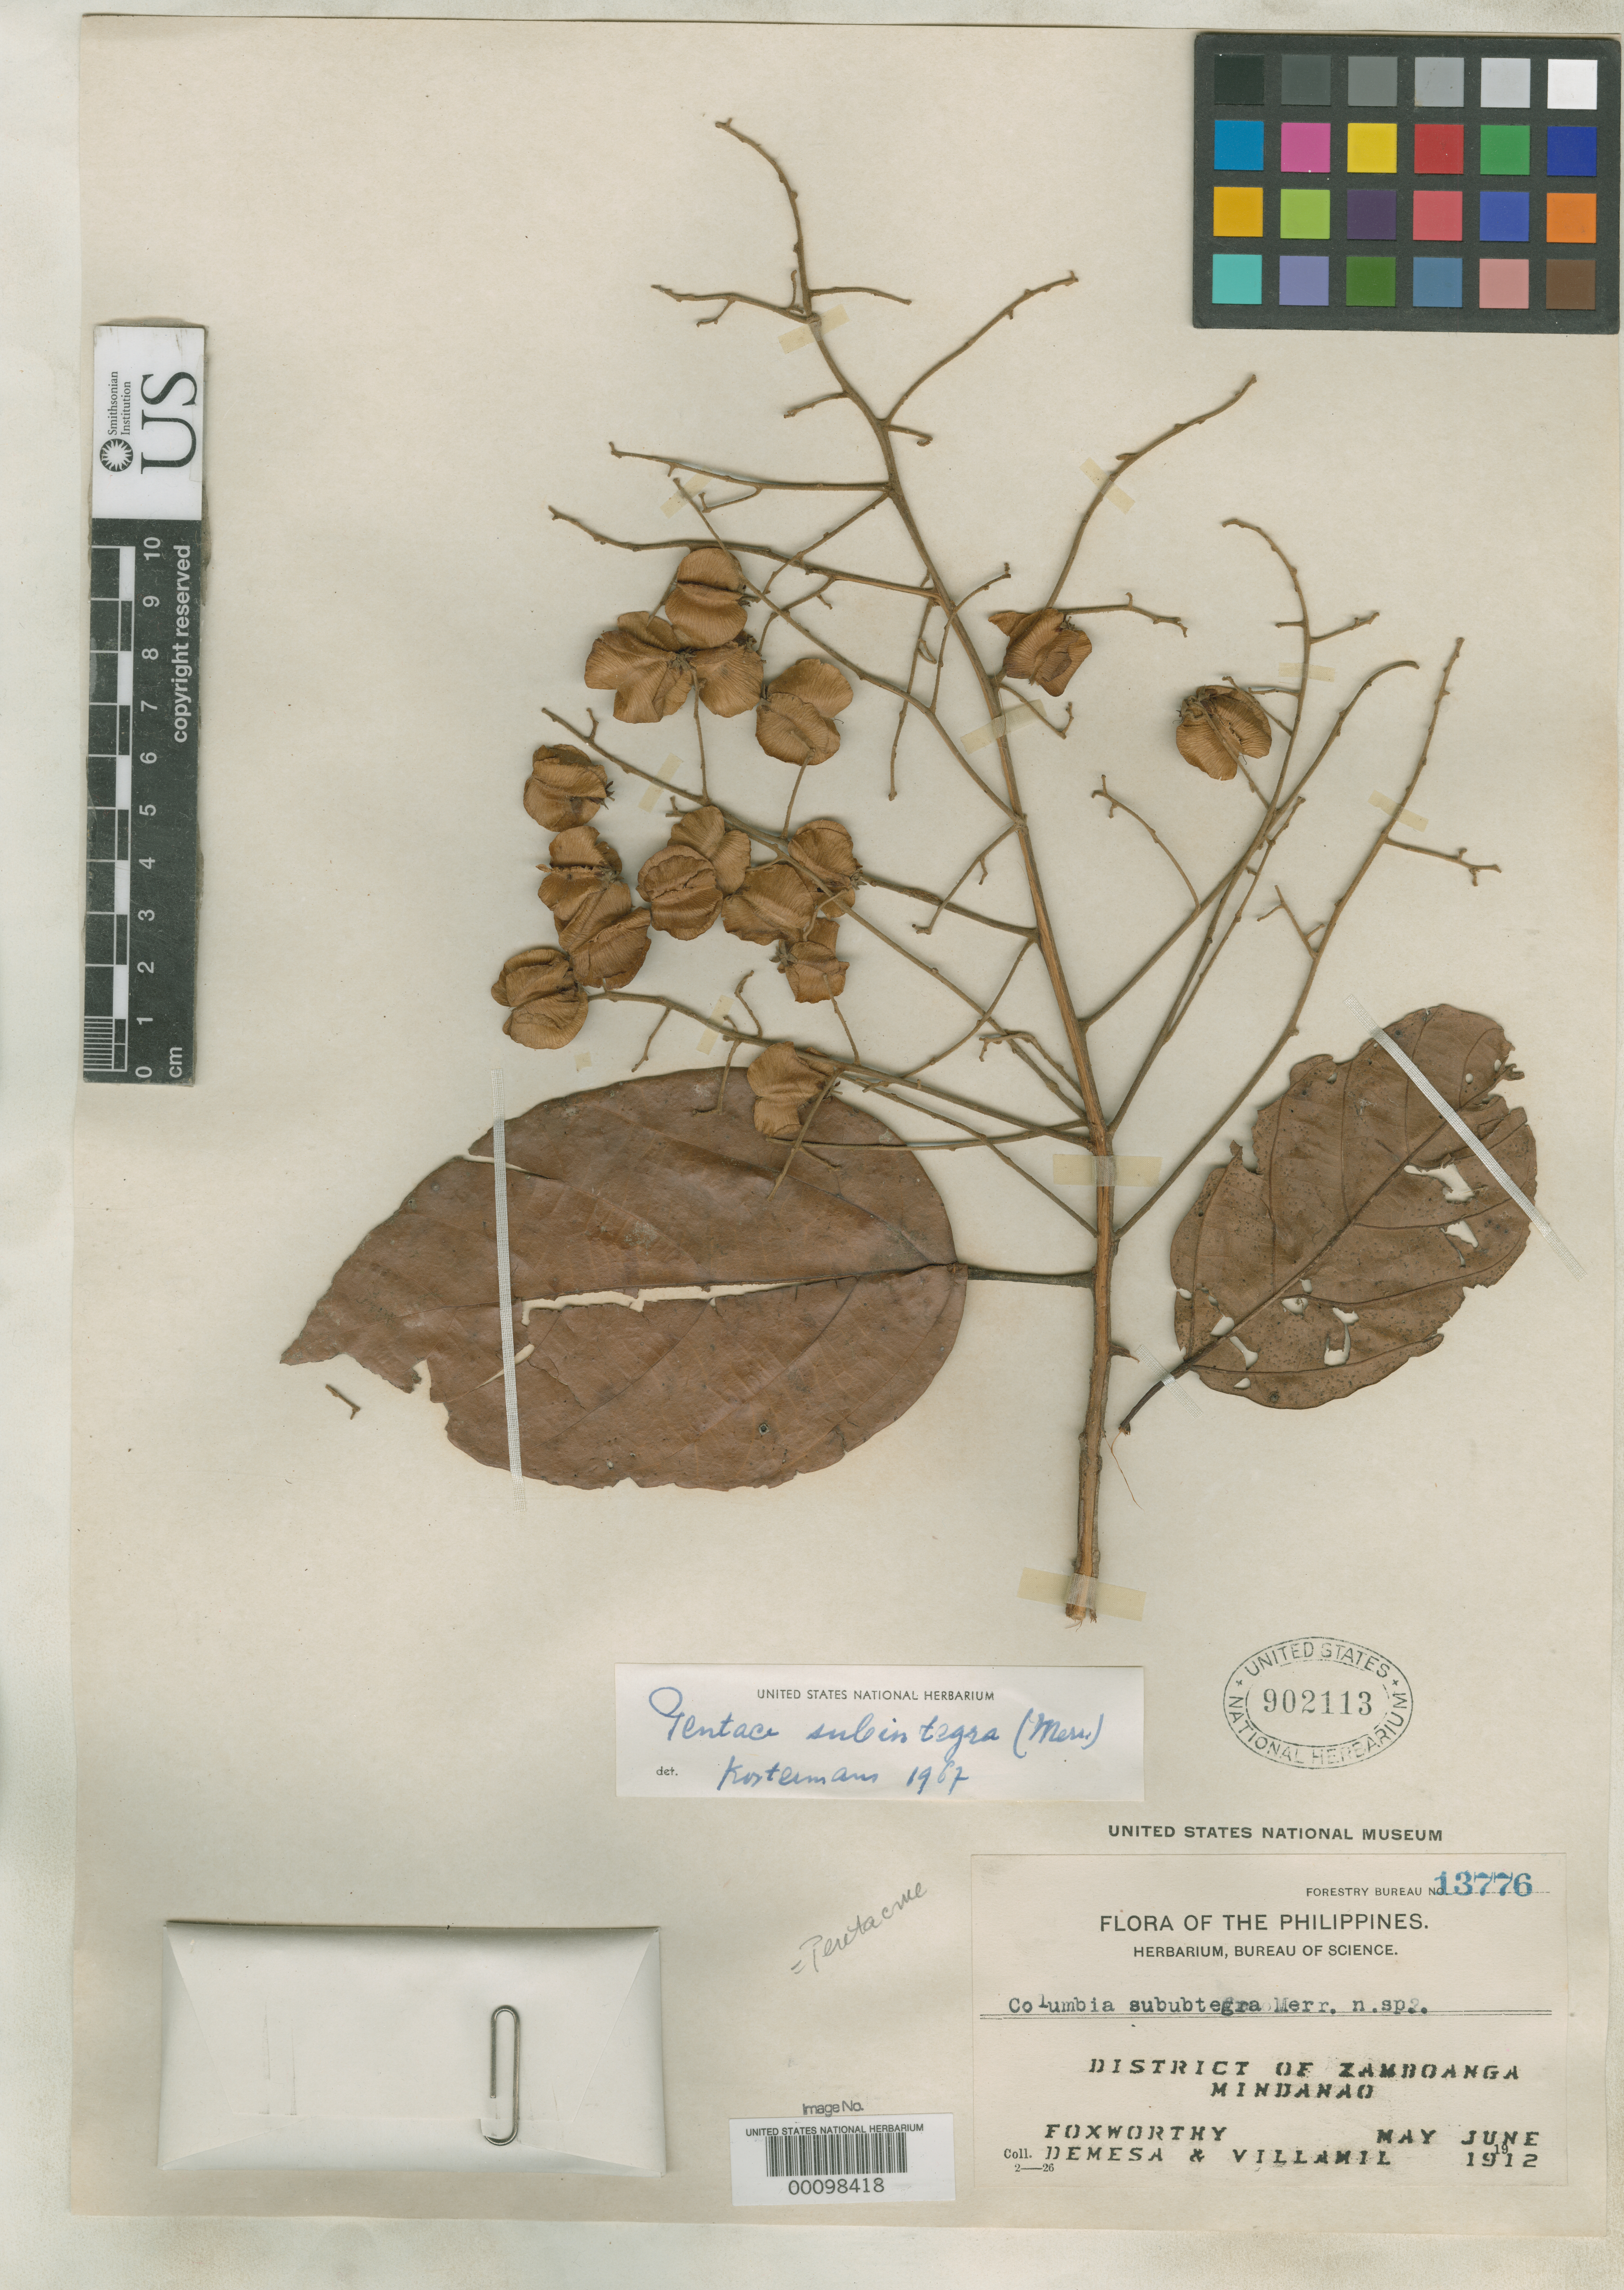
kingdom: Plantae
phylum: Tracheophyta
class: Magnoliopsida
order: Malvales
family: Malvaceae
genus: Columbia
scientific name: Columbia subintegra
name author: Merr.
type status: Isotype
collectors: F. W. Foxworthy, A. Demesa & A. Villamil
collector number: For. Bur. 13776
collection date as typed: May 1912 to -- Jun 1912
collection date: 1912-05/1912-06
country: Philippines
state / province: Zamboanga Peninsula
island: Mindanao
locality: Tetuan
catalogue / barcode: US 902113